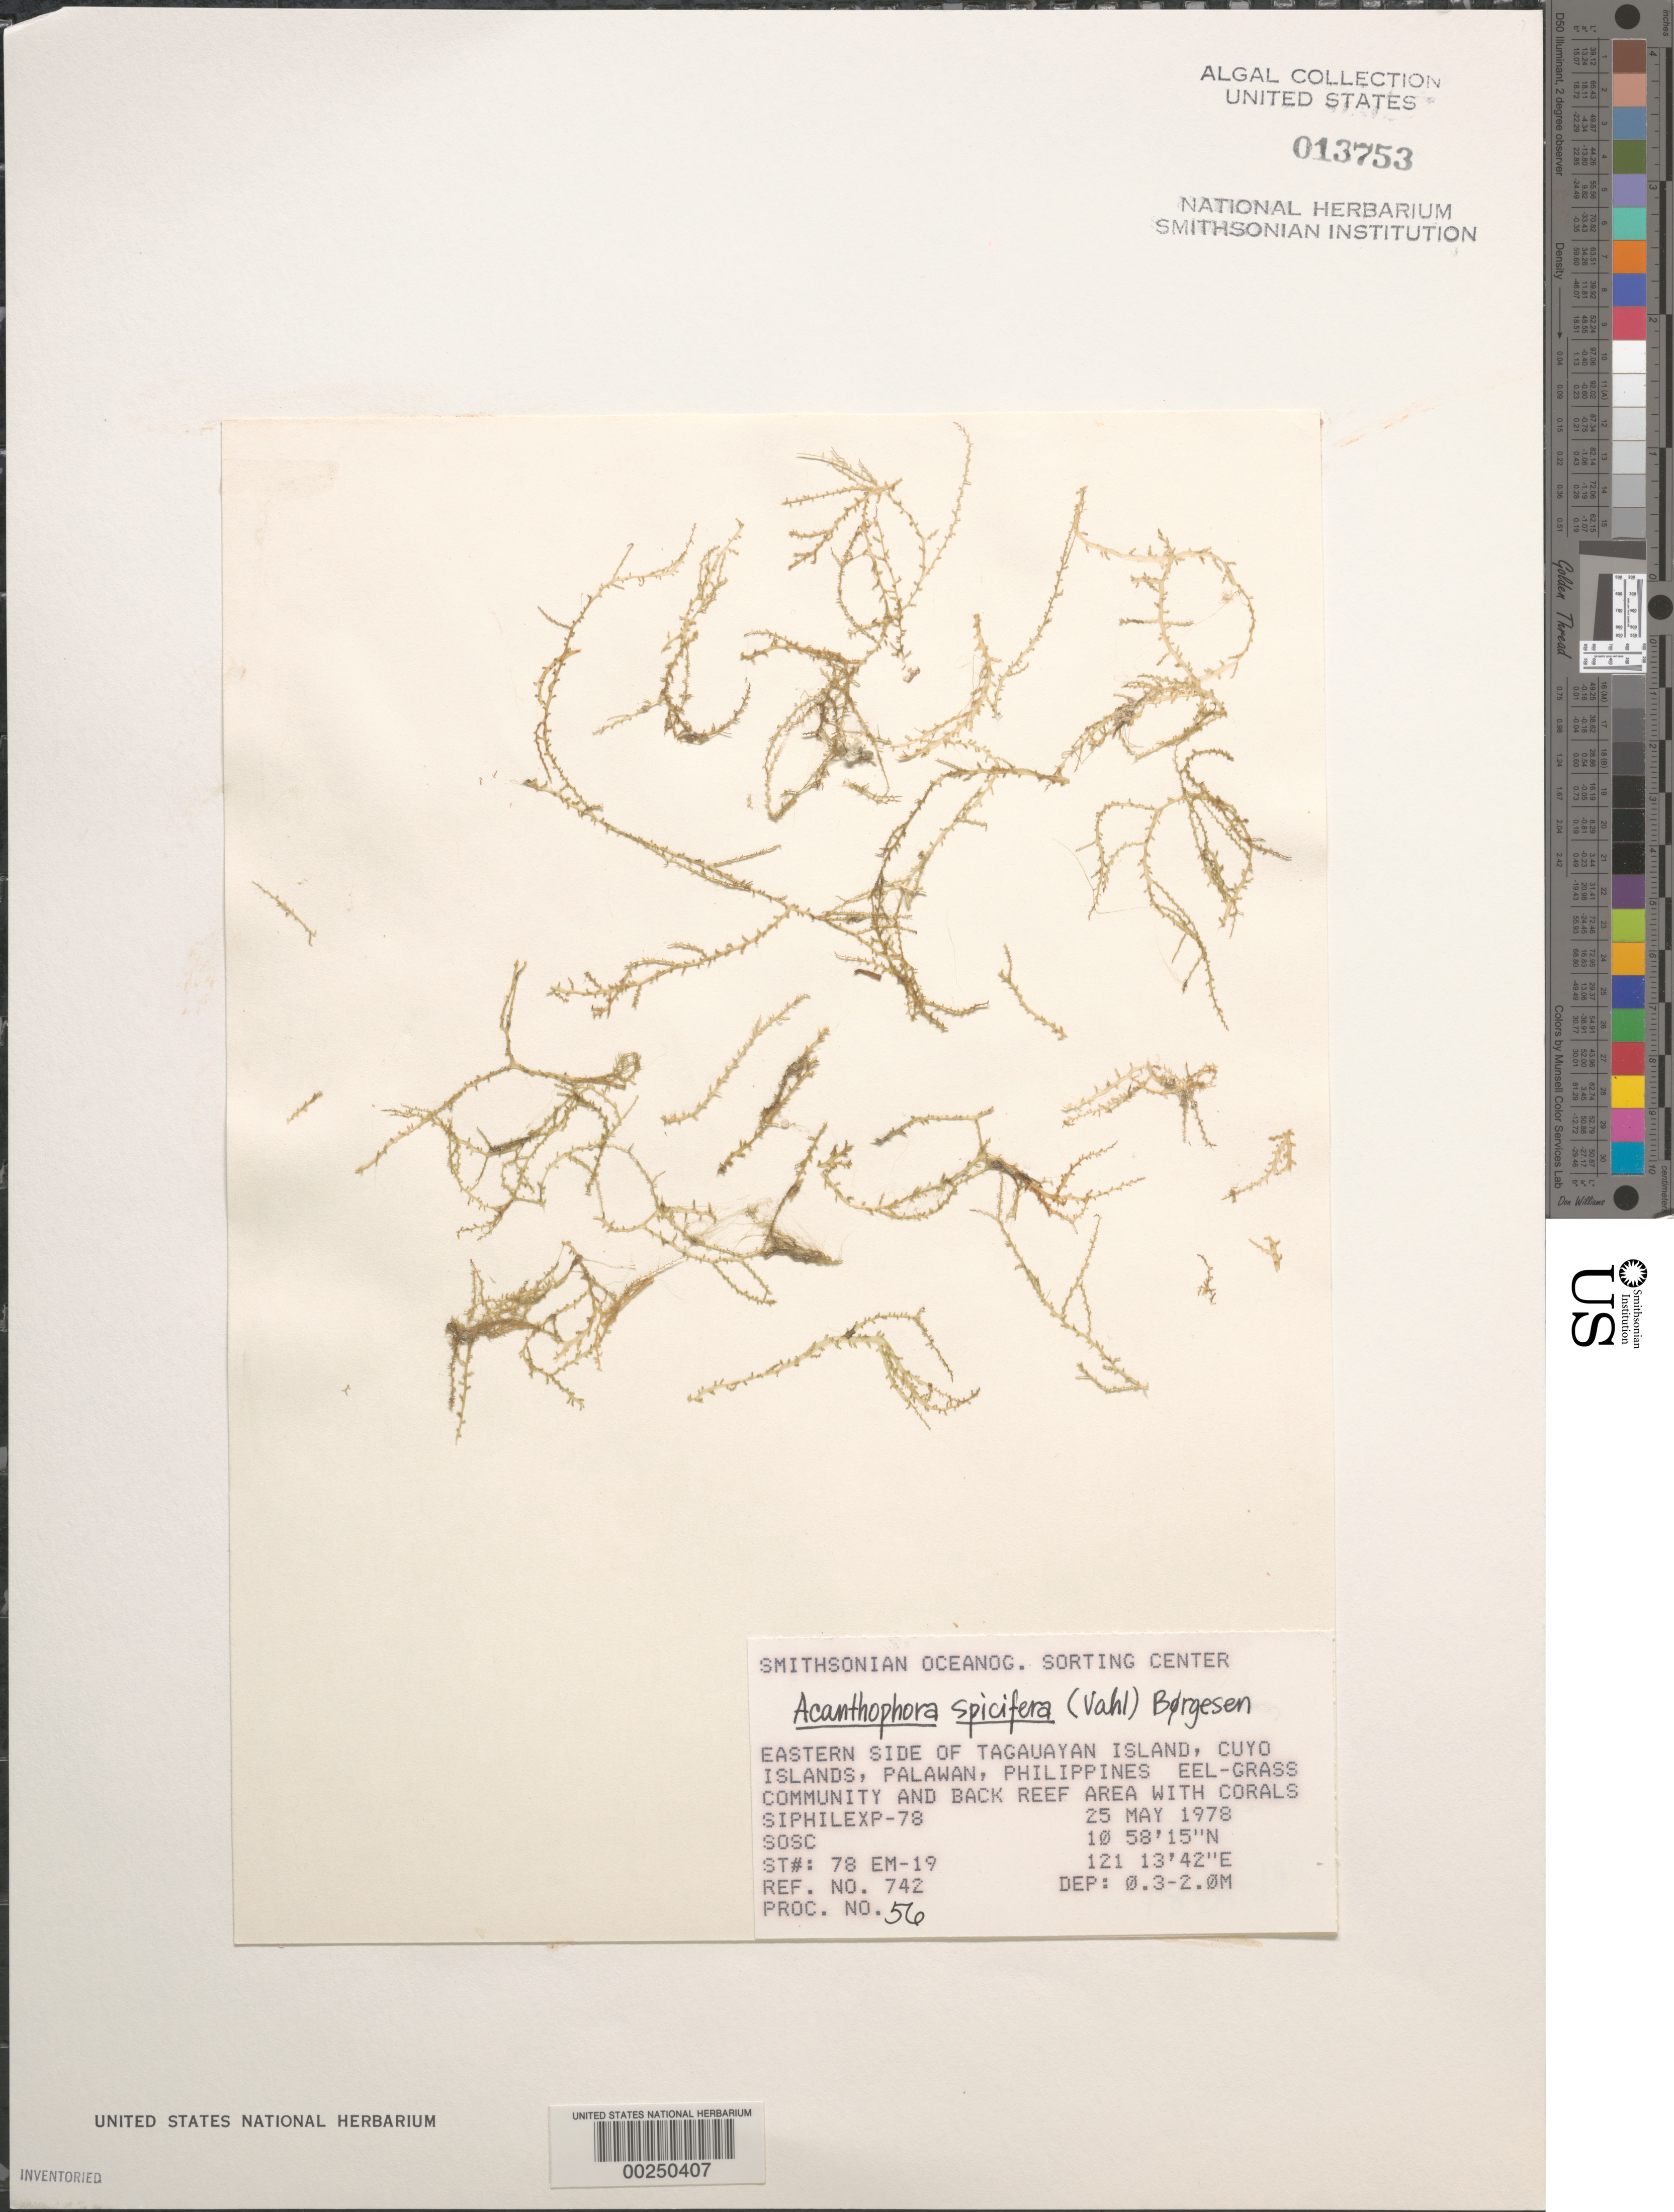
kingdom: Plantae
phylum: Rhodophyta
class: Florideophyceae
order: Ceramiales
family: Rhodomelaceae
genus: Acanthophora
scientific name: Acanthophora spicifera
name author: (Vahl) Børgesen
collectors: SOSC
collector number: Station 78 Em-19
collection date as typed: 25 May 1978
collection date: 1978-05-25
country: Philippines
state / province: Mimaropa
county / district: Palawan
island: Tagauayan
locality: Eastern side of island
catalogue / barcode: US 13753